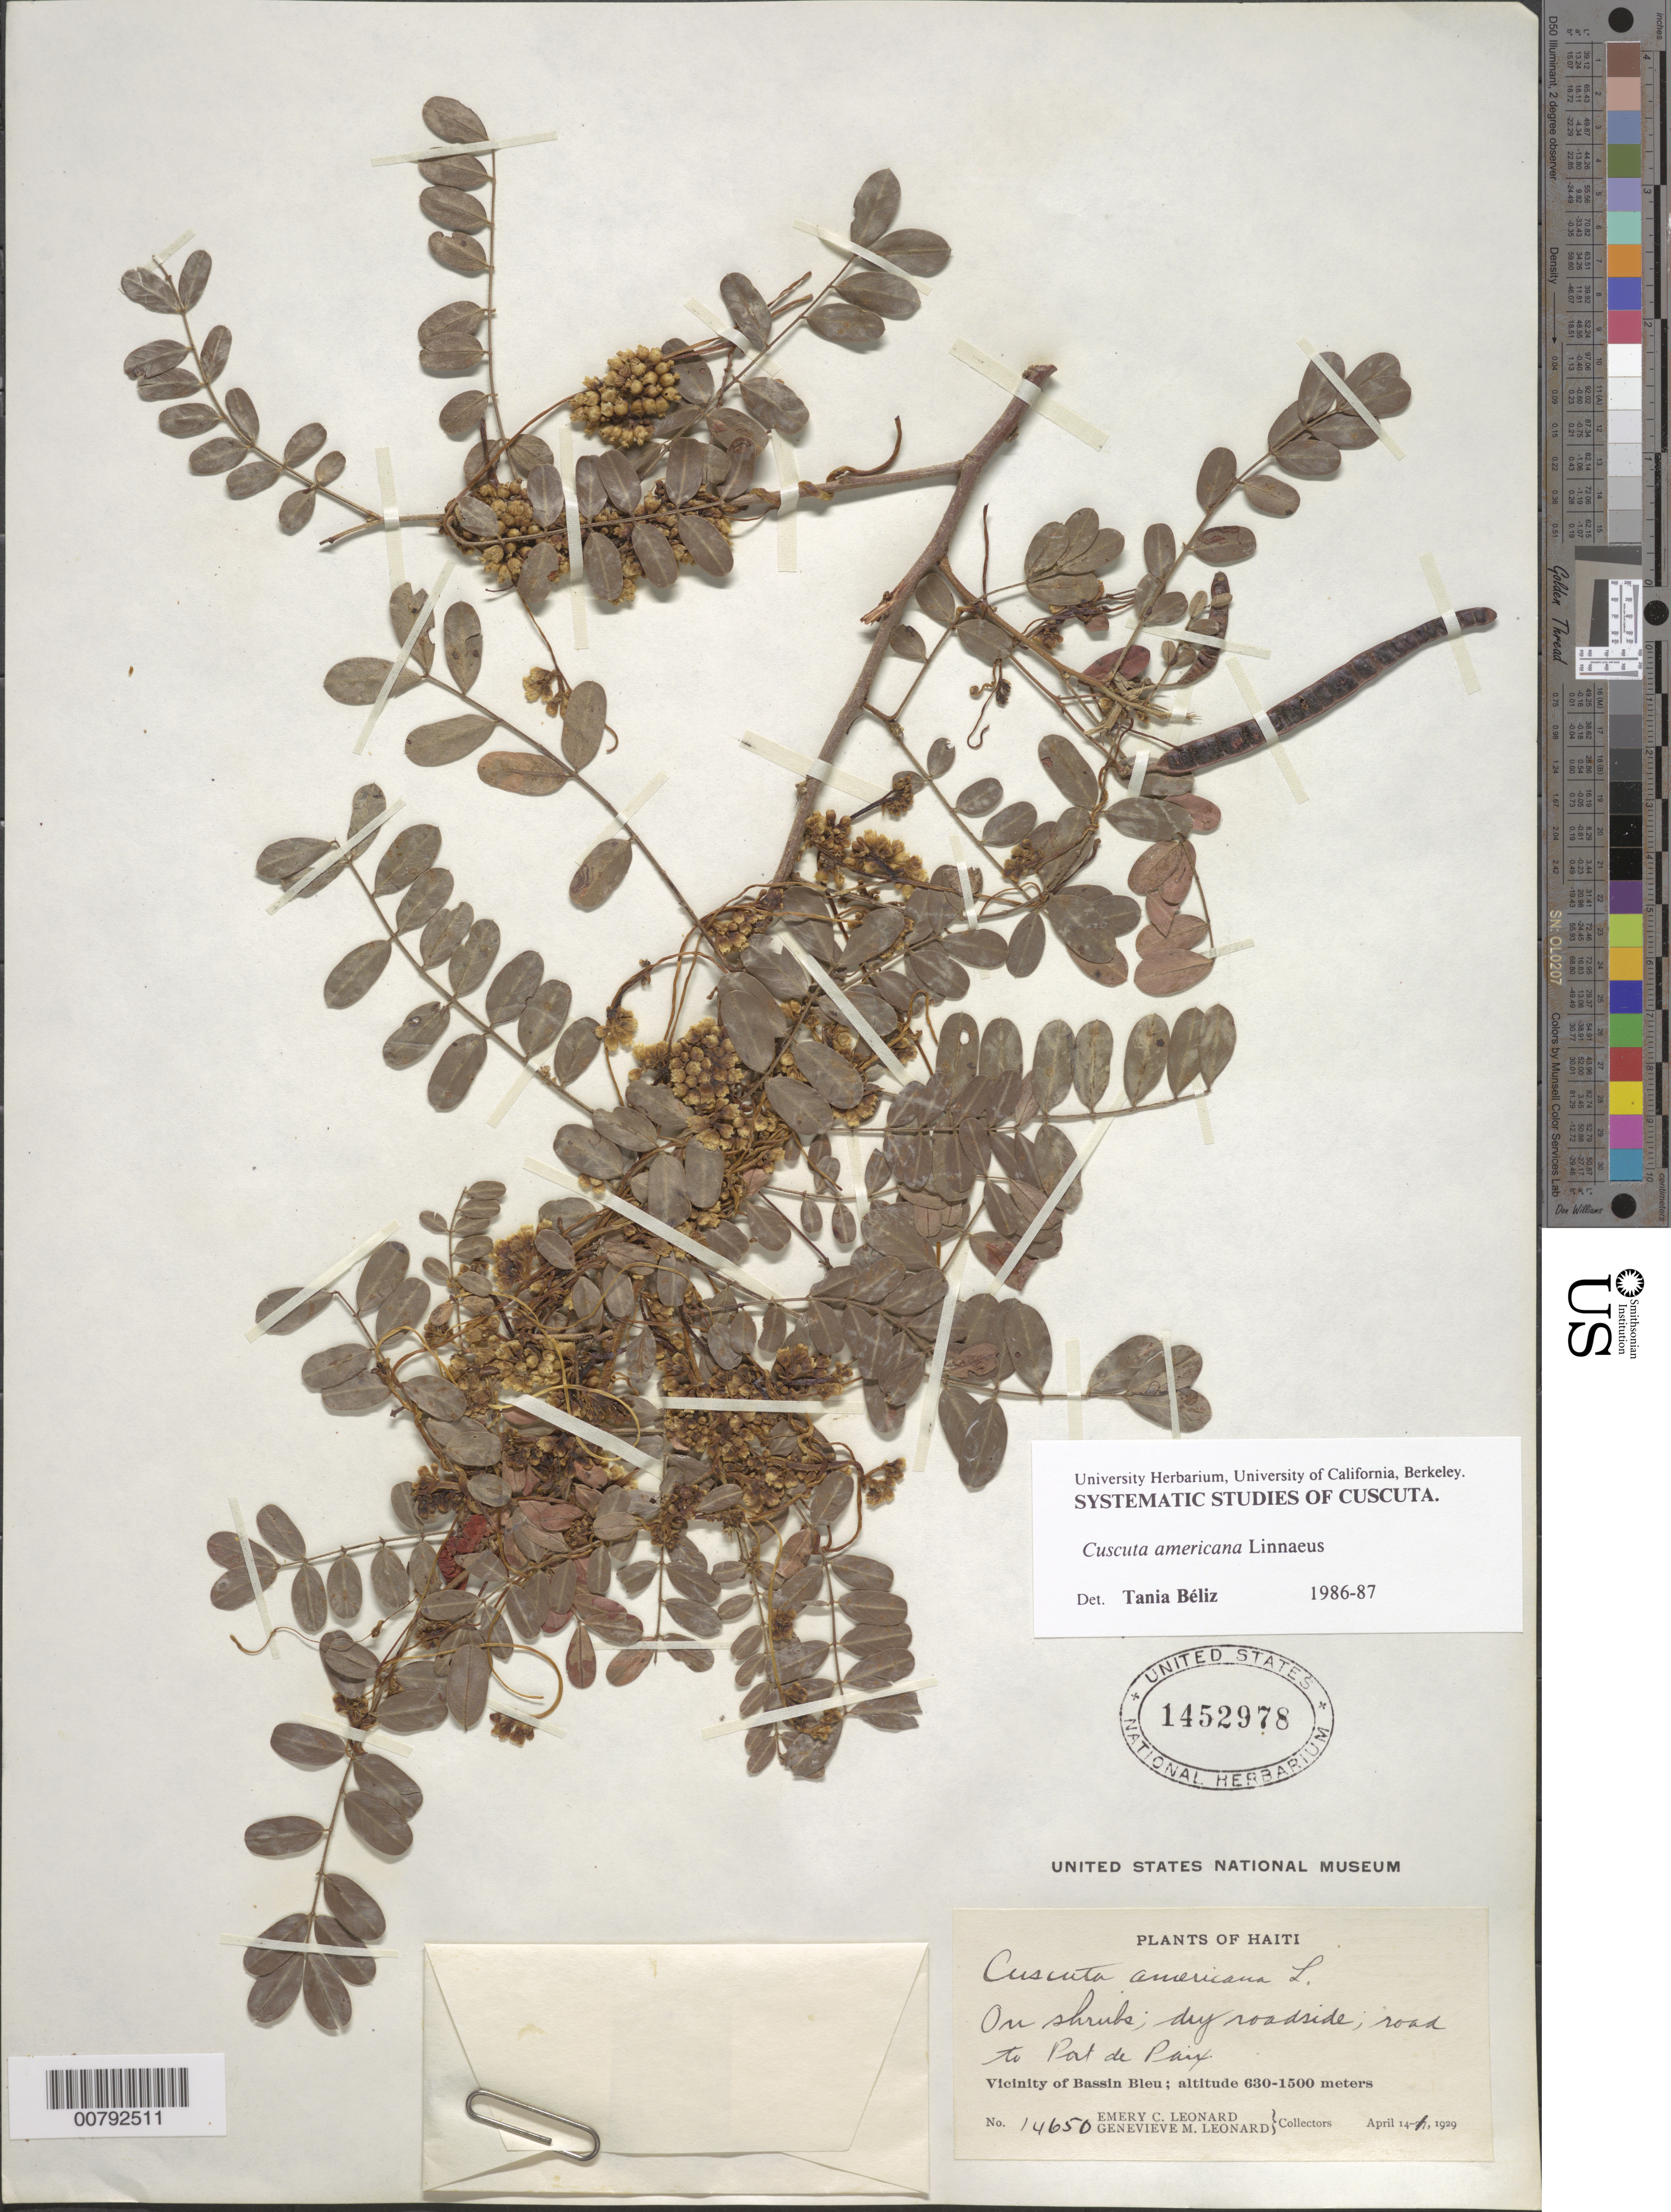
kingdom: Plantae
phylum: Tracheophyta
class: Magnoliopsida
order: Solanales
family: Convolvulaceae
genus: Cuscuta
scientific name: Cuscuta americana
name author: L.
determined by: Béliz, T.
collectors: E. C. Leonard & G. M. Leonard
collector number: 14650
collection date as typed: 14 Apr 1929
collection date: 1929-04-14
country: Haiti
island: Hispaniola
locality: Vicinity of Bassin Bleu, road to Port de Paix.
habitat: Dry roadside.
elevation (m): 630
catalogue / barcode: US 1452978